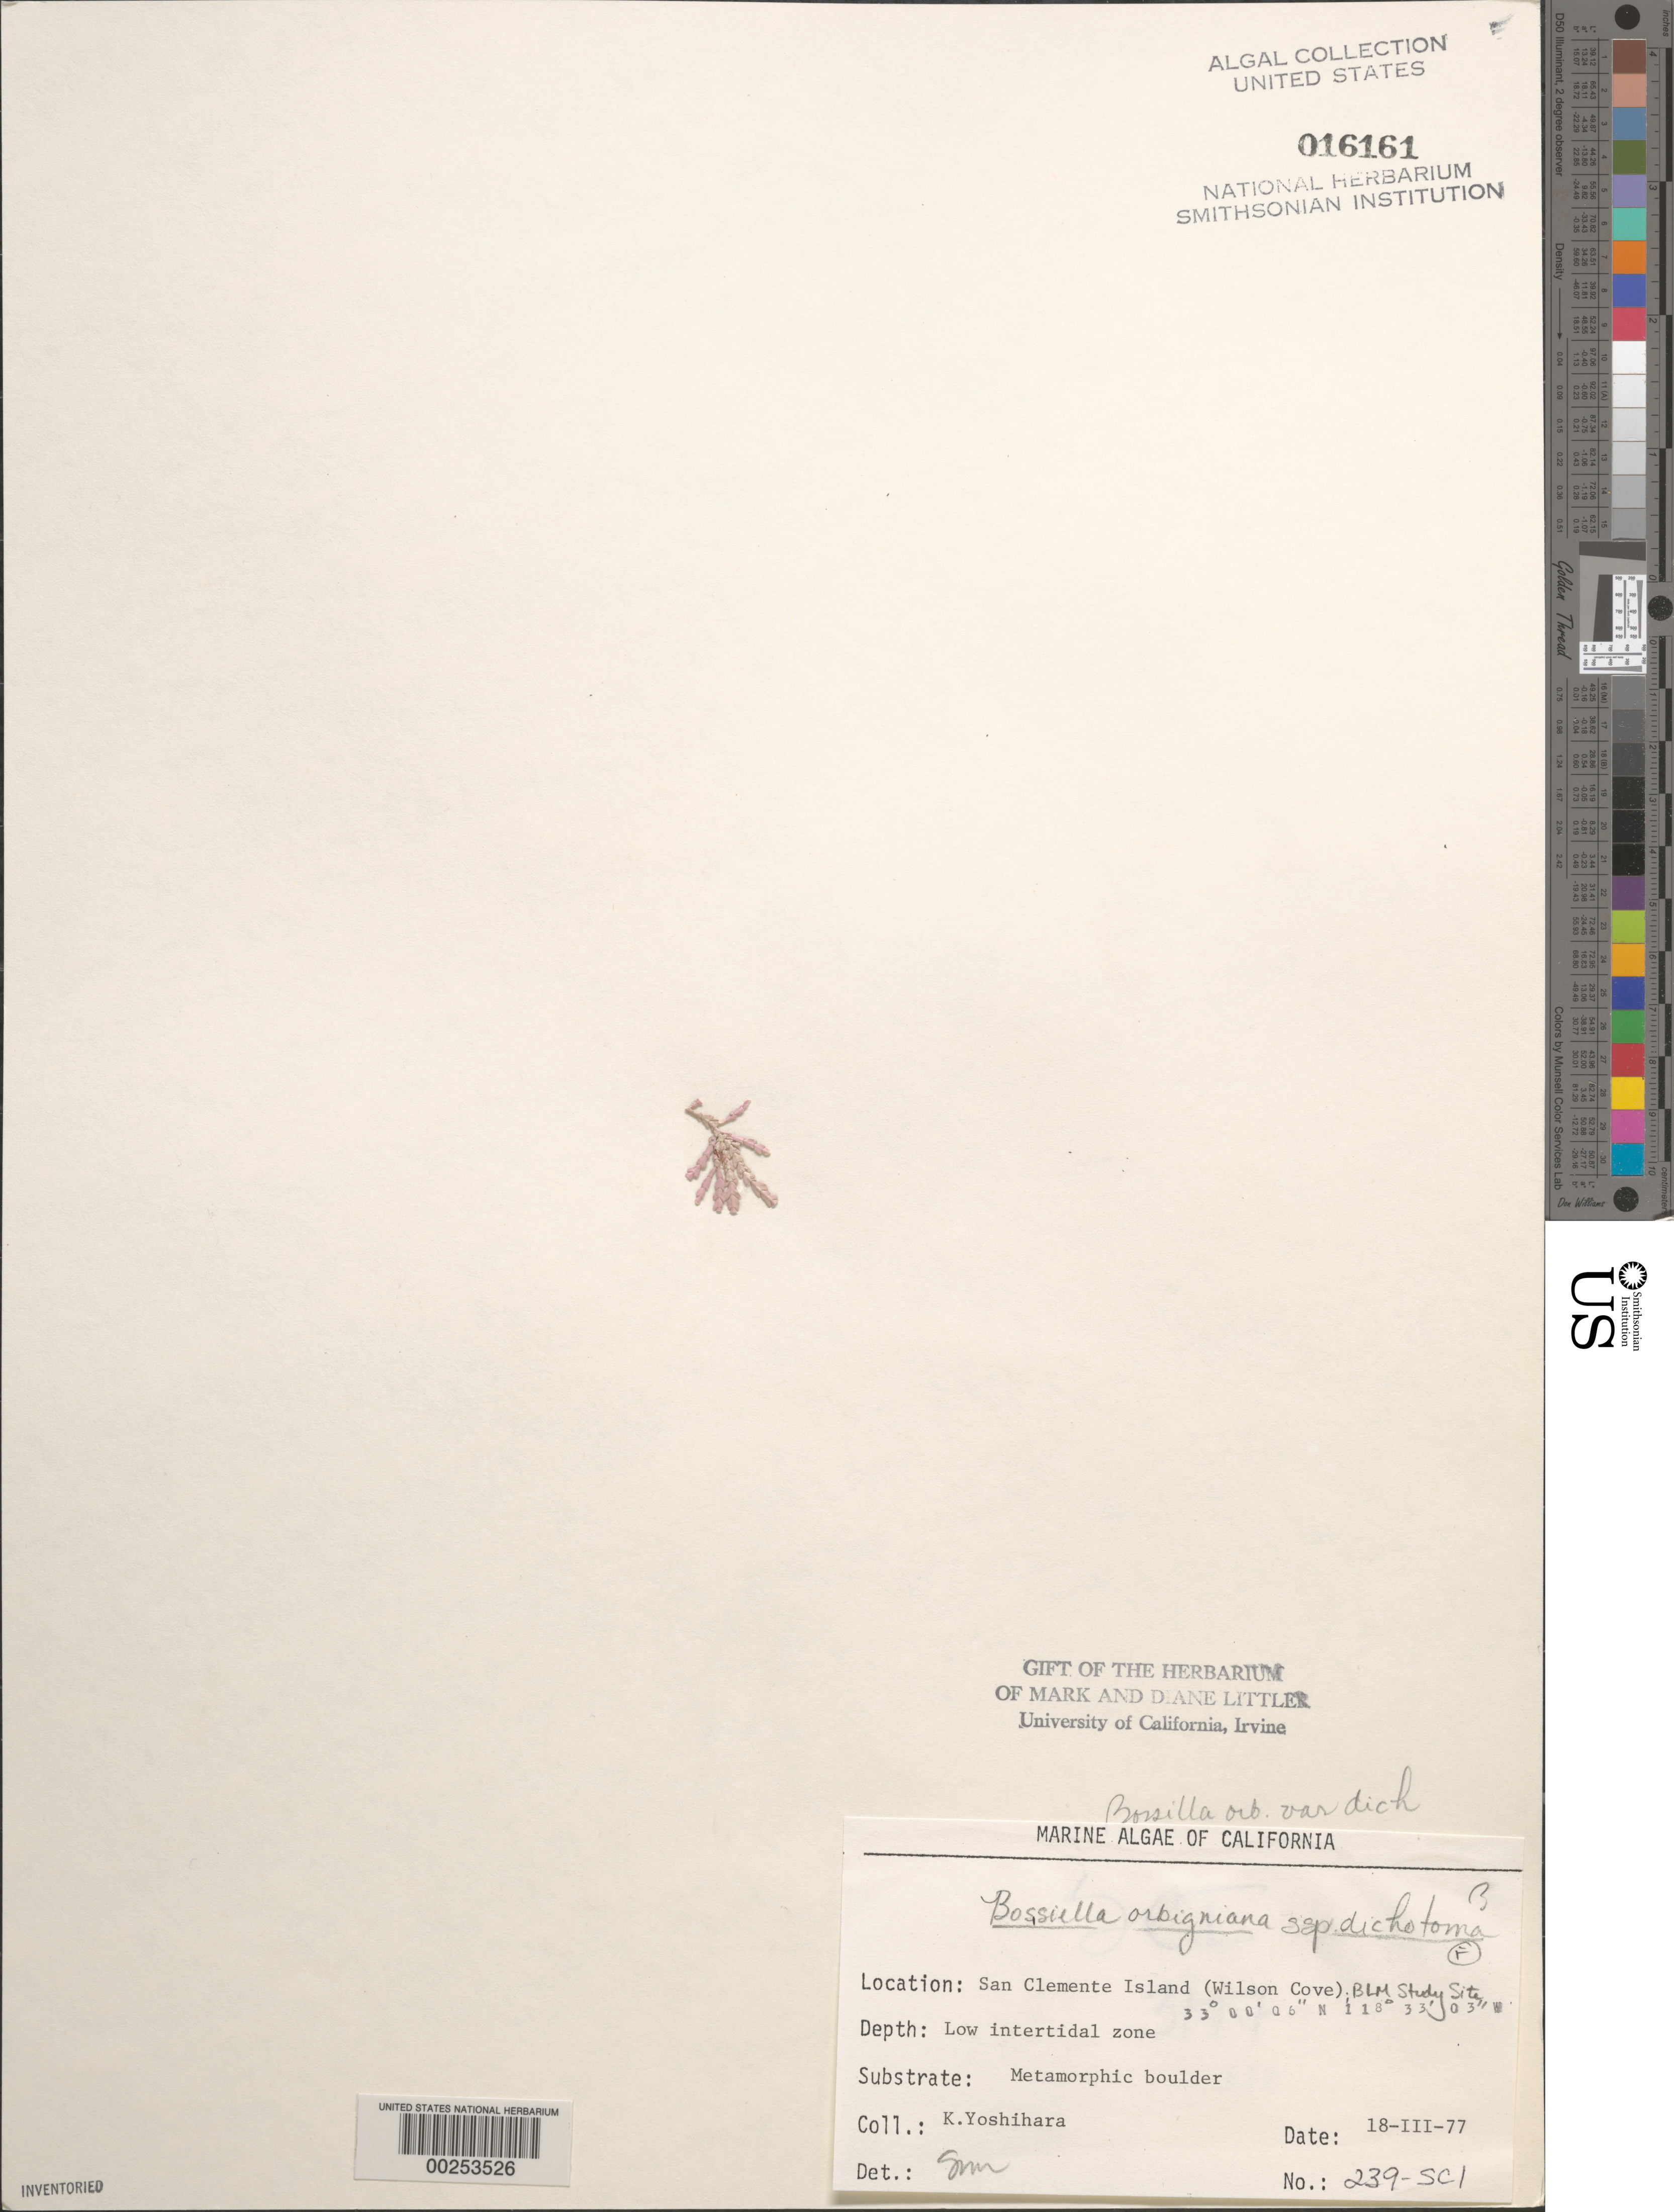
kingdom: Plantae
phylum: Rhodophyta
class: Florideophyceae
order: Corallinales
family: Corallinaceae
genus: Bossiella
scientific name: Bossiella orbigniana subsp. dichotoma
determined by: Murray, S. N.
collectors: K. Yoshihara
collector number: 239-sci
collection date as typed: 18 Mar 1977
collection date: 1977-03-18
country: United States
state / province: California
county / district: Los Angeles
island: San Clemente Island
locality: Wilson Cove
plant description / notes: BLM-SOCALBIGHT Rocky Intertidal Survey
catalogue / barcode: US 16161